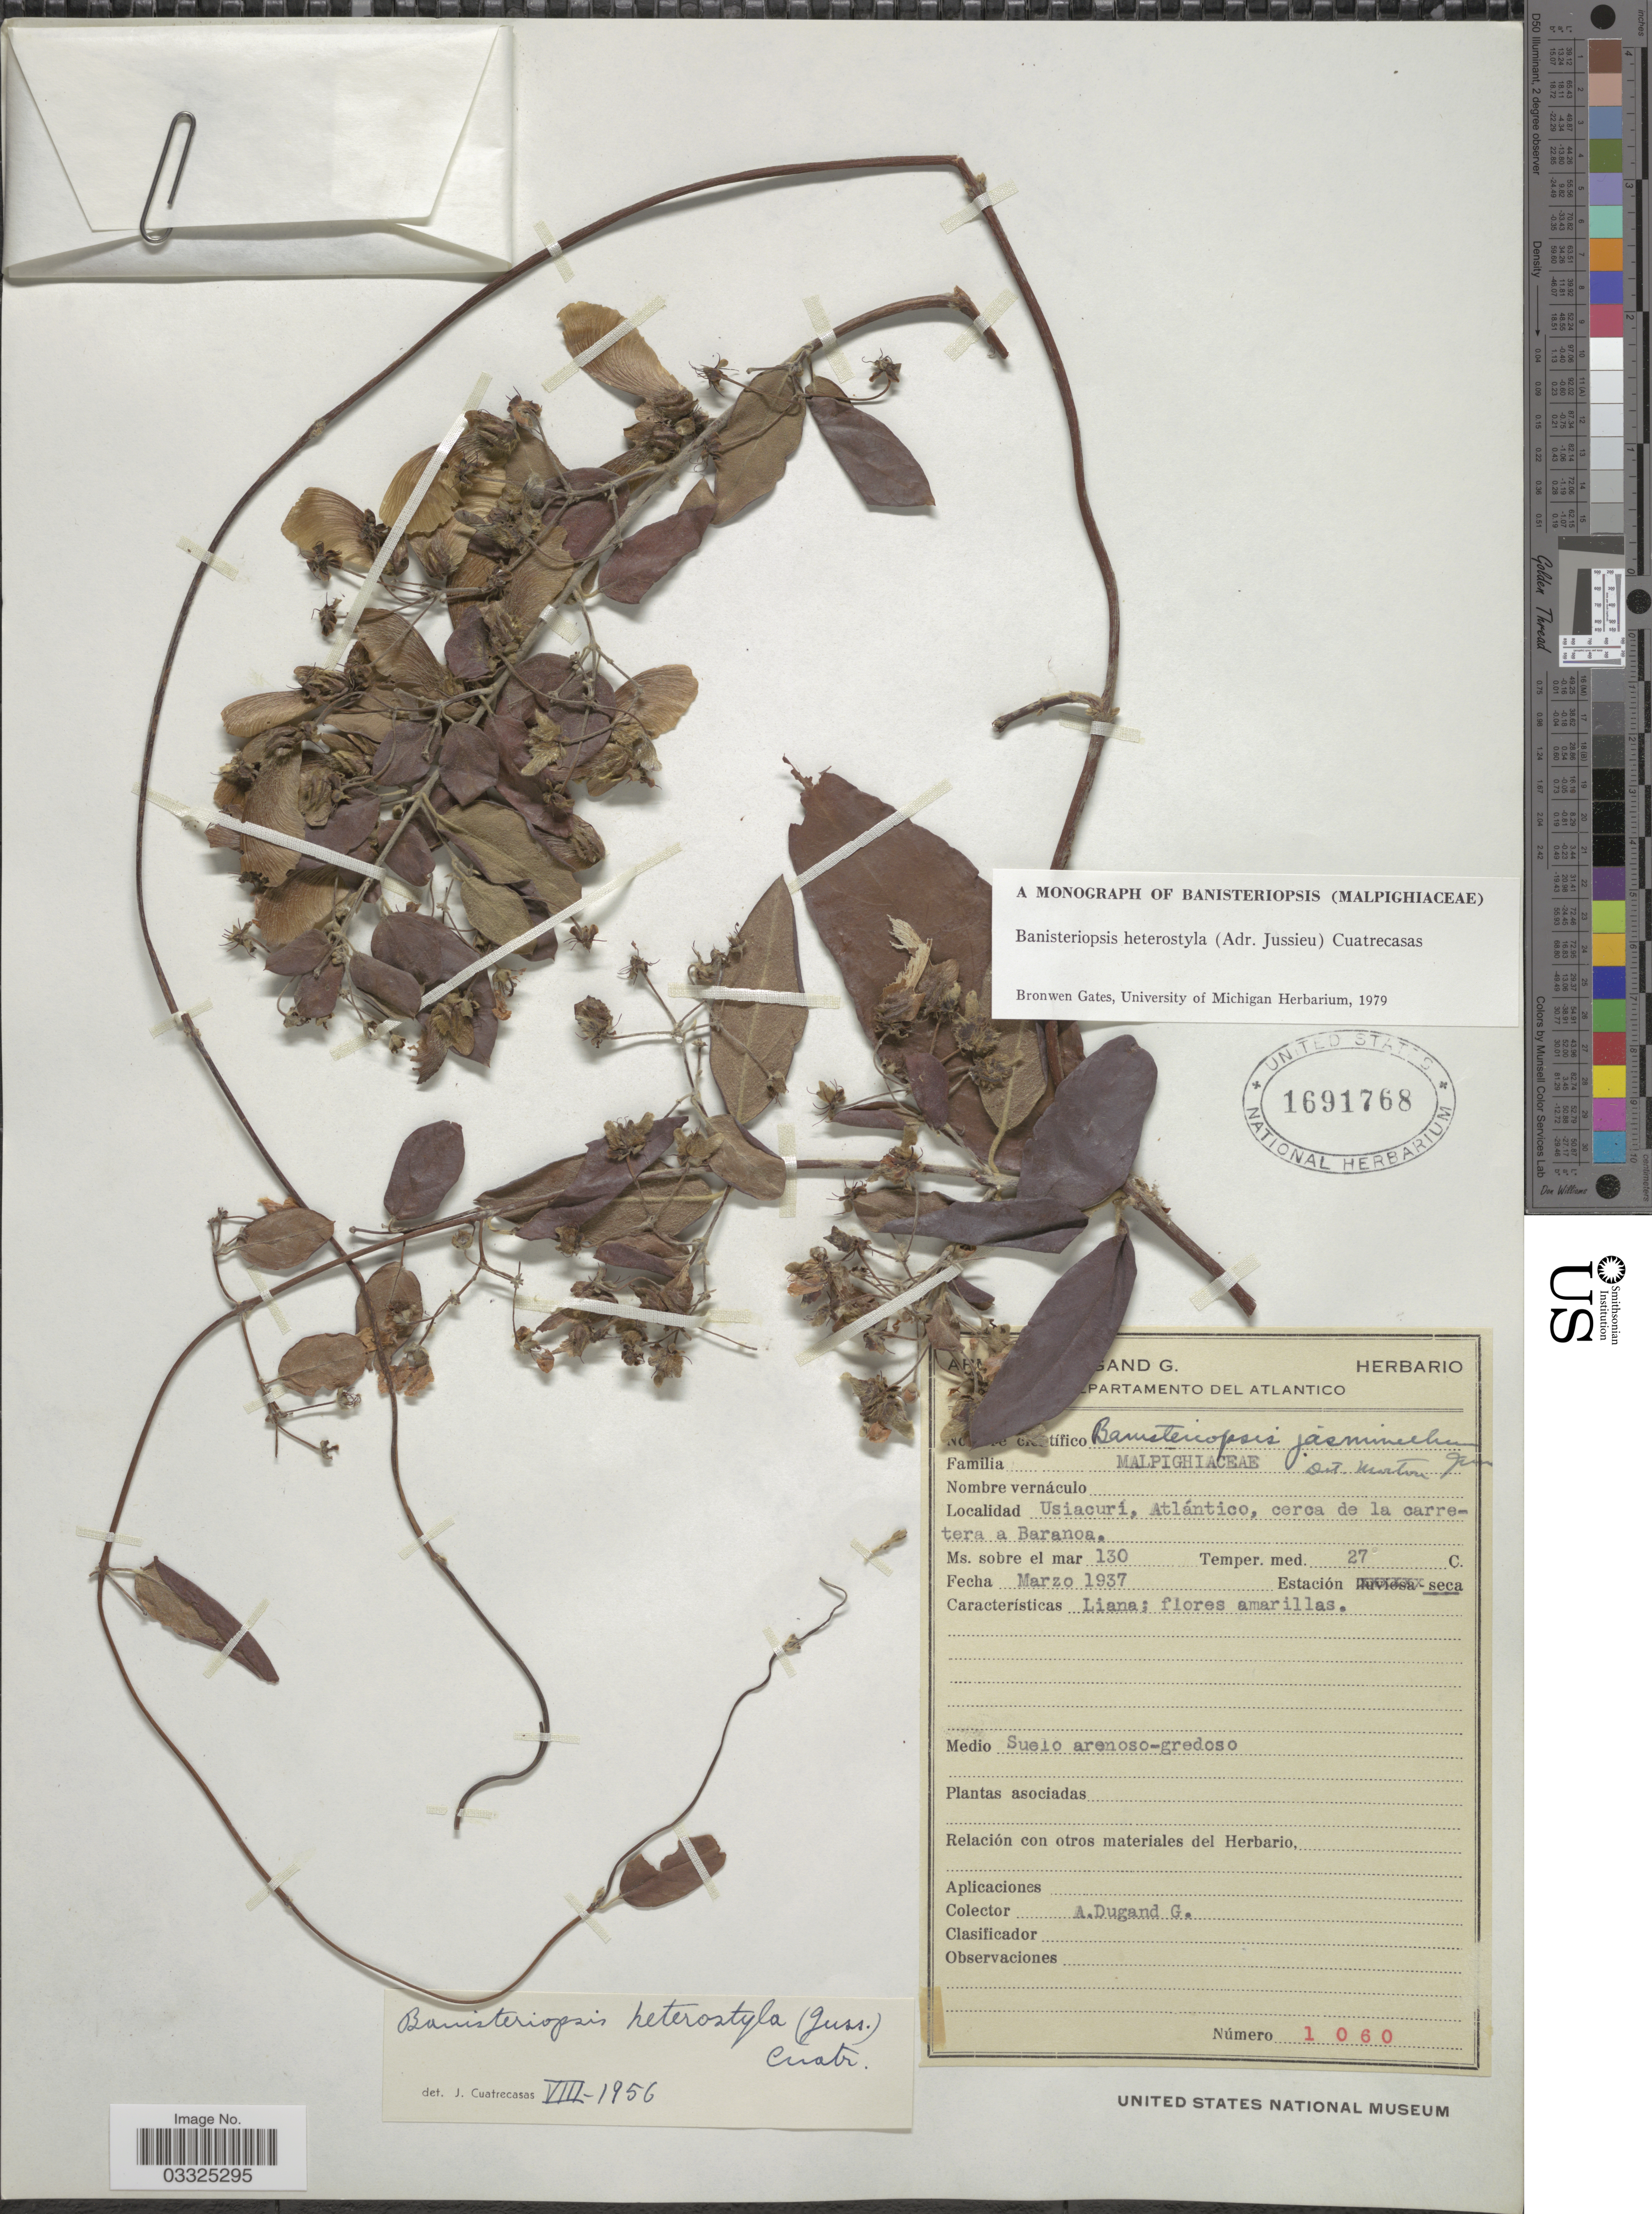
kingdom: Plantae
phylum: Tracheophyta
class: Magnoliopsida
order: Malpighiales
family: Malpighiaceae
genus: Banisteriopsis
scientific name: Banisteriopsis heterostyla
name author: (A. Juss.) Cuatrec.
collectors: A. Dugand G.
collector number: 1060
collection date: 1937-03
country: Colombia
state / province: Atlántico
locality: Departamento del Atlantico. Usiacurí, Atlántico, cerca de la carretera a Baranca.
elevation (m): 130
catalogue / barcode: US 1691768